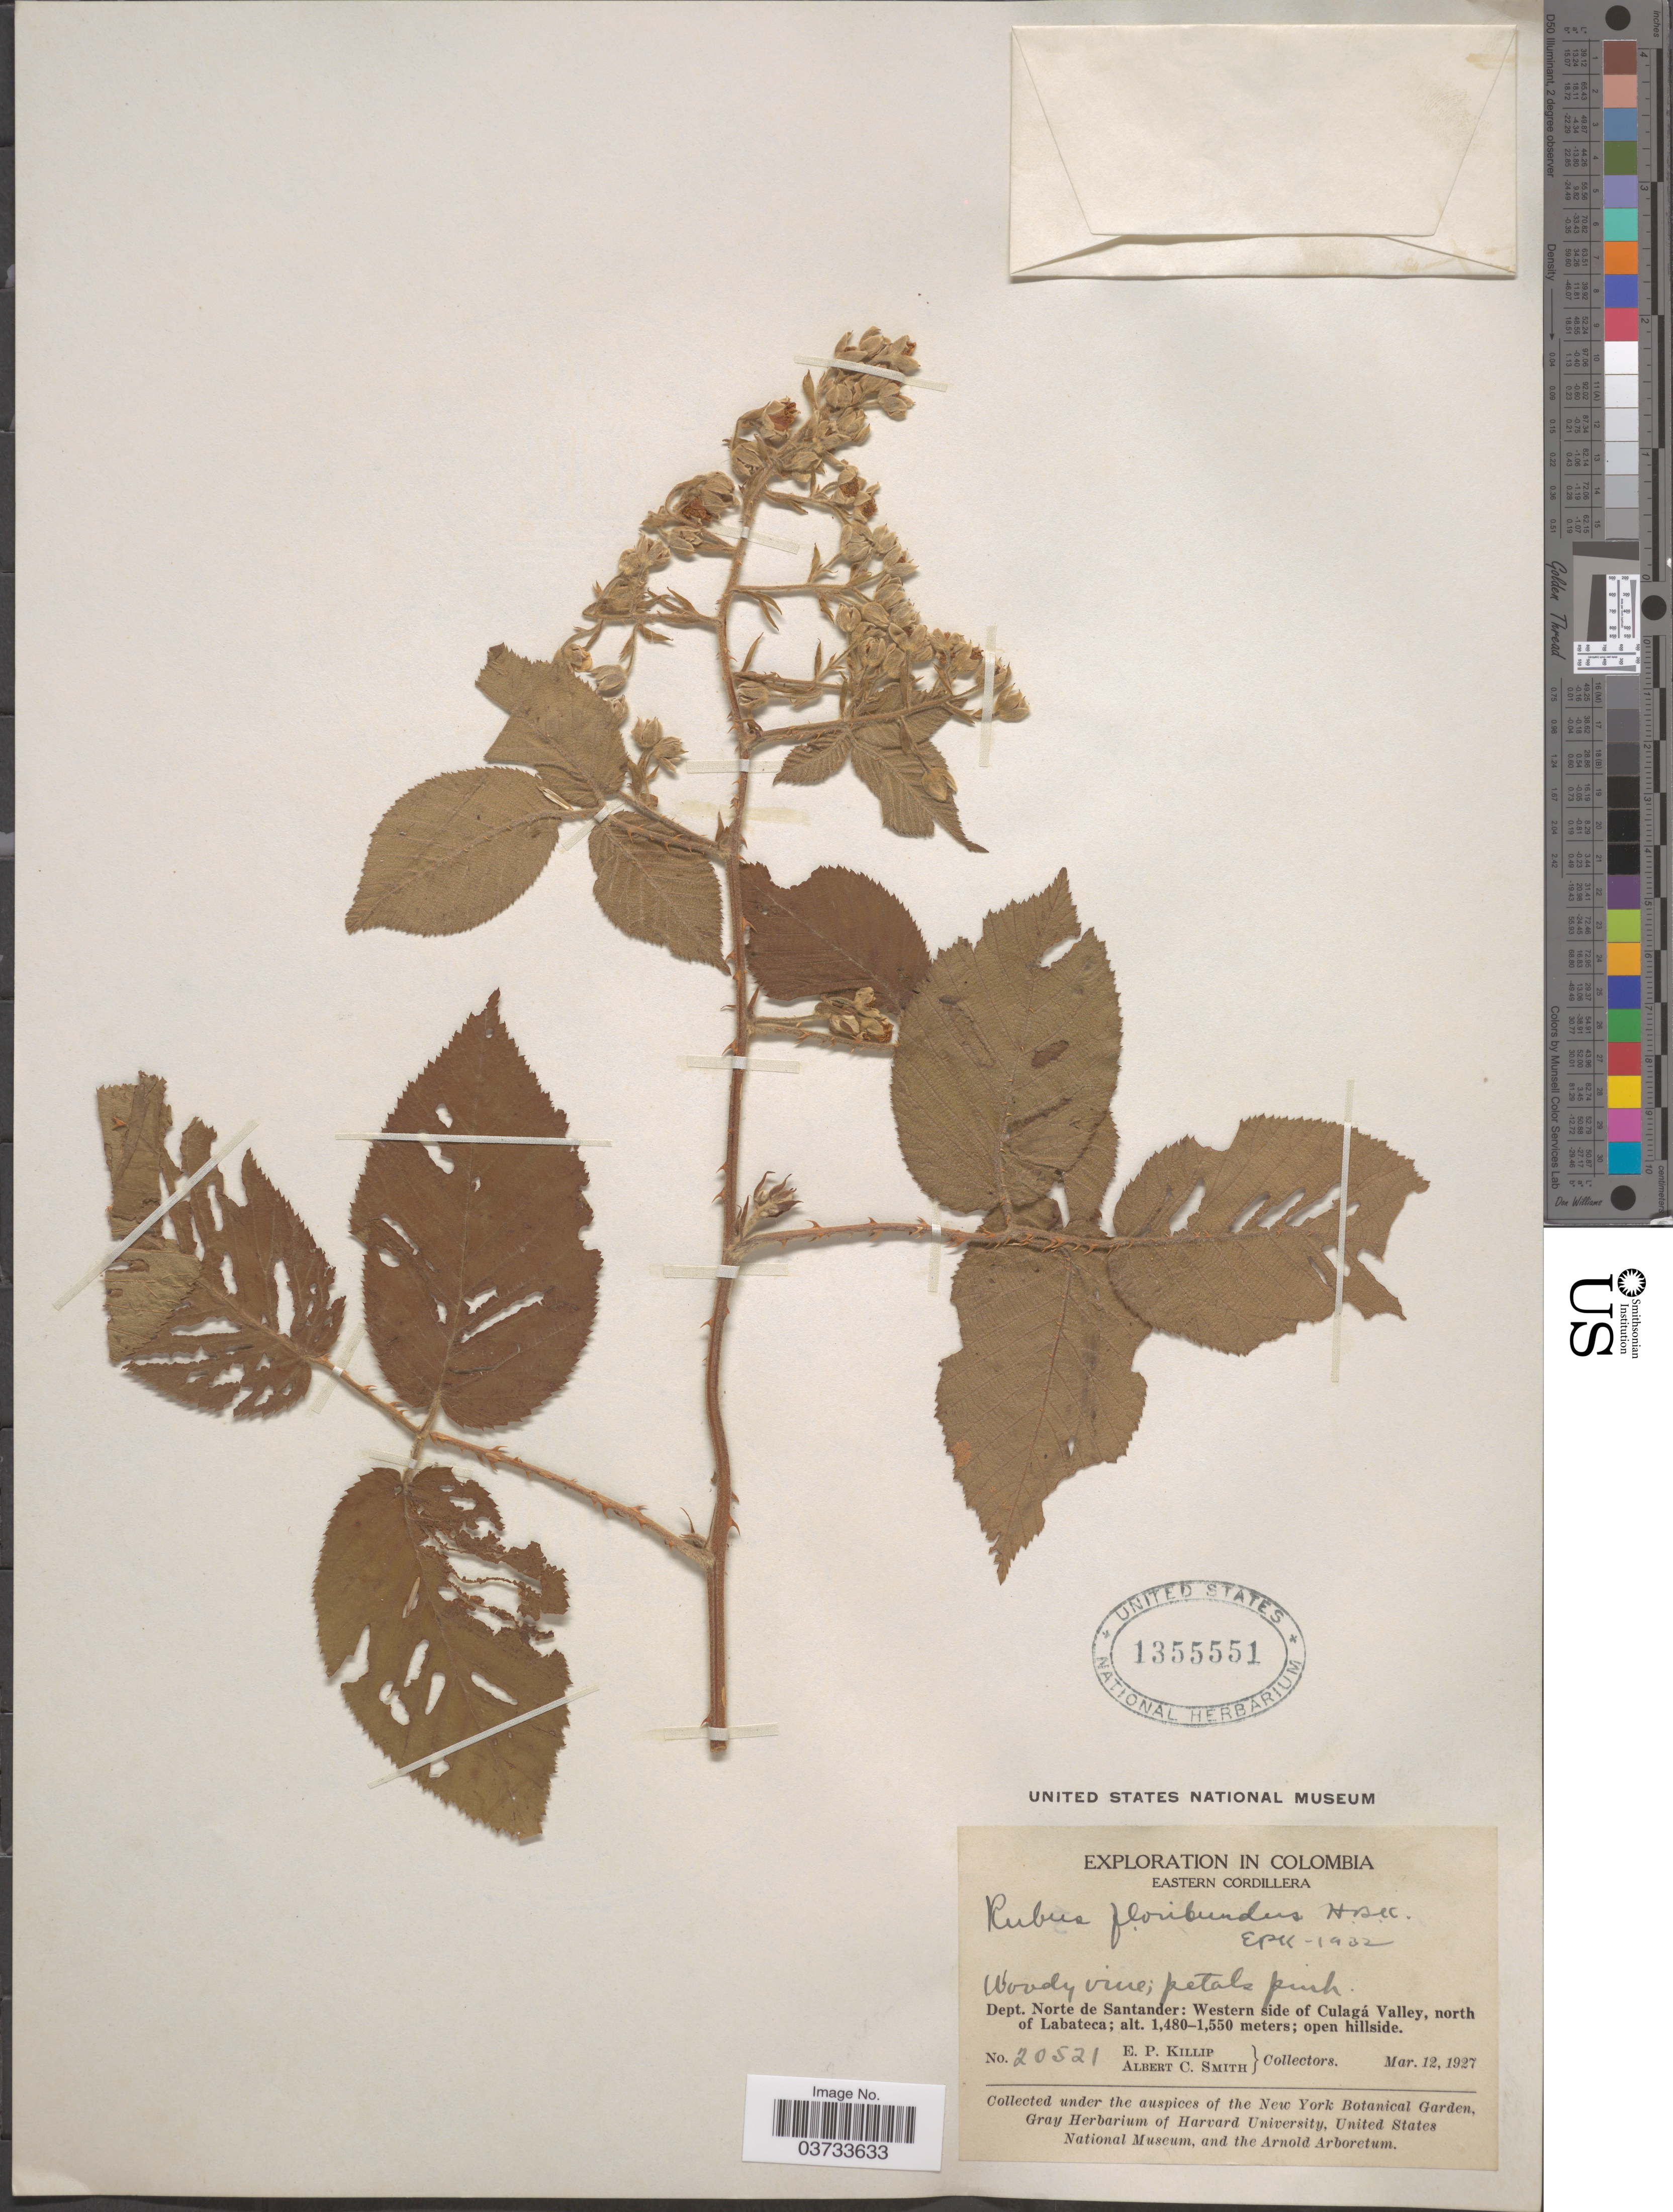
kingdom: Plantae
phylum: Tracheophyta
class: Magnoliopsida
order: Rosales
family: Rosaceae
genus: Rubus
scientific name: Rubus robustus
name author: C. Presl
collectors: E. P. Killip & A. C. Smith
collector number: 20521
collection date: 1927-03-12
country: Colombia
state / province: Norte de Santander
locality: Eastern Cordillera. Dept. Norte de Santander: Western side of Culagá Valley, north of Labateca.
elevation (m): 1480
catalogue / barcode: US 1355551